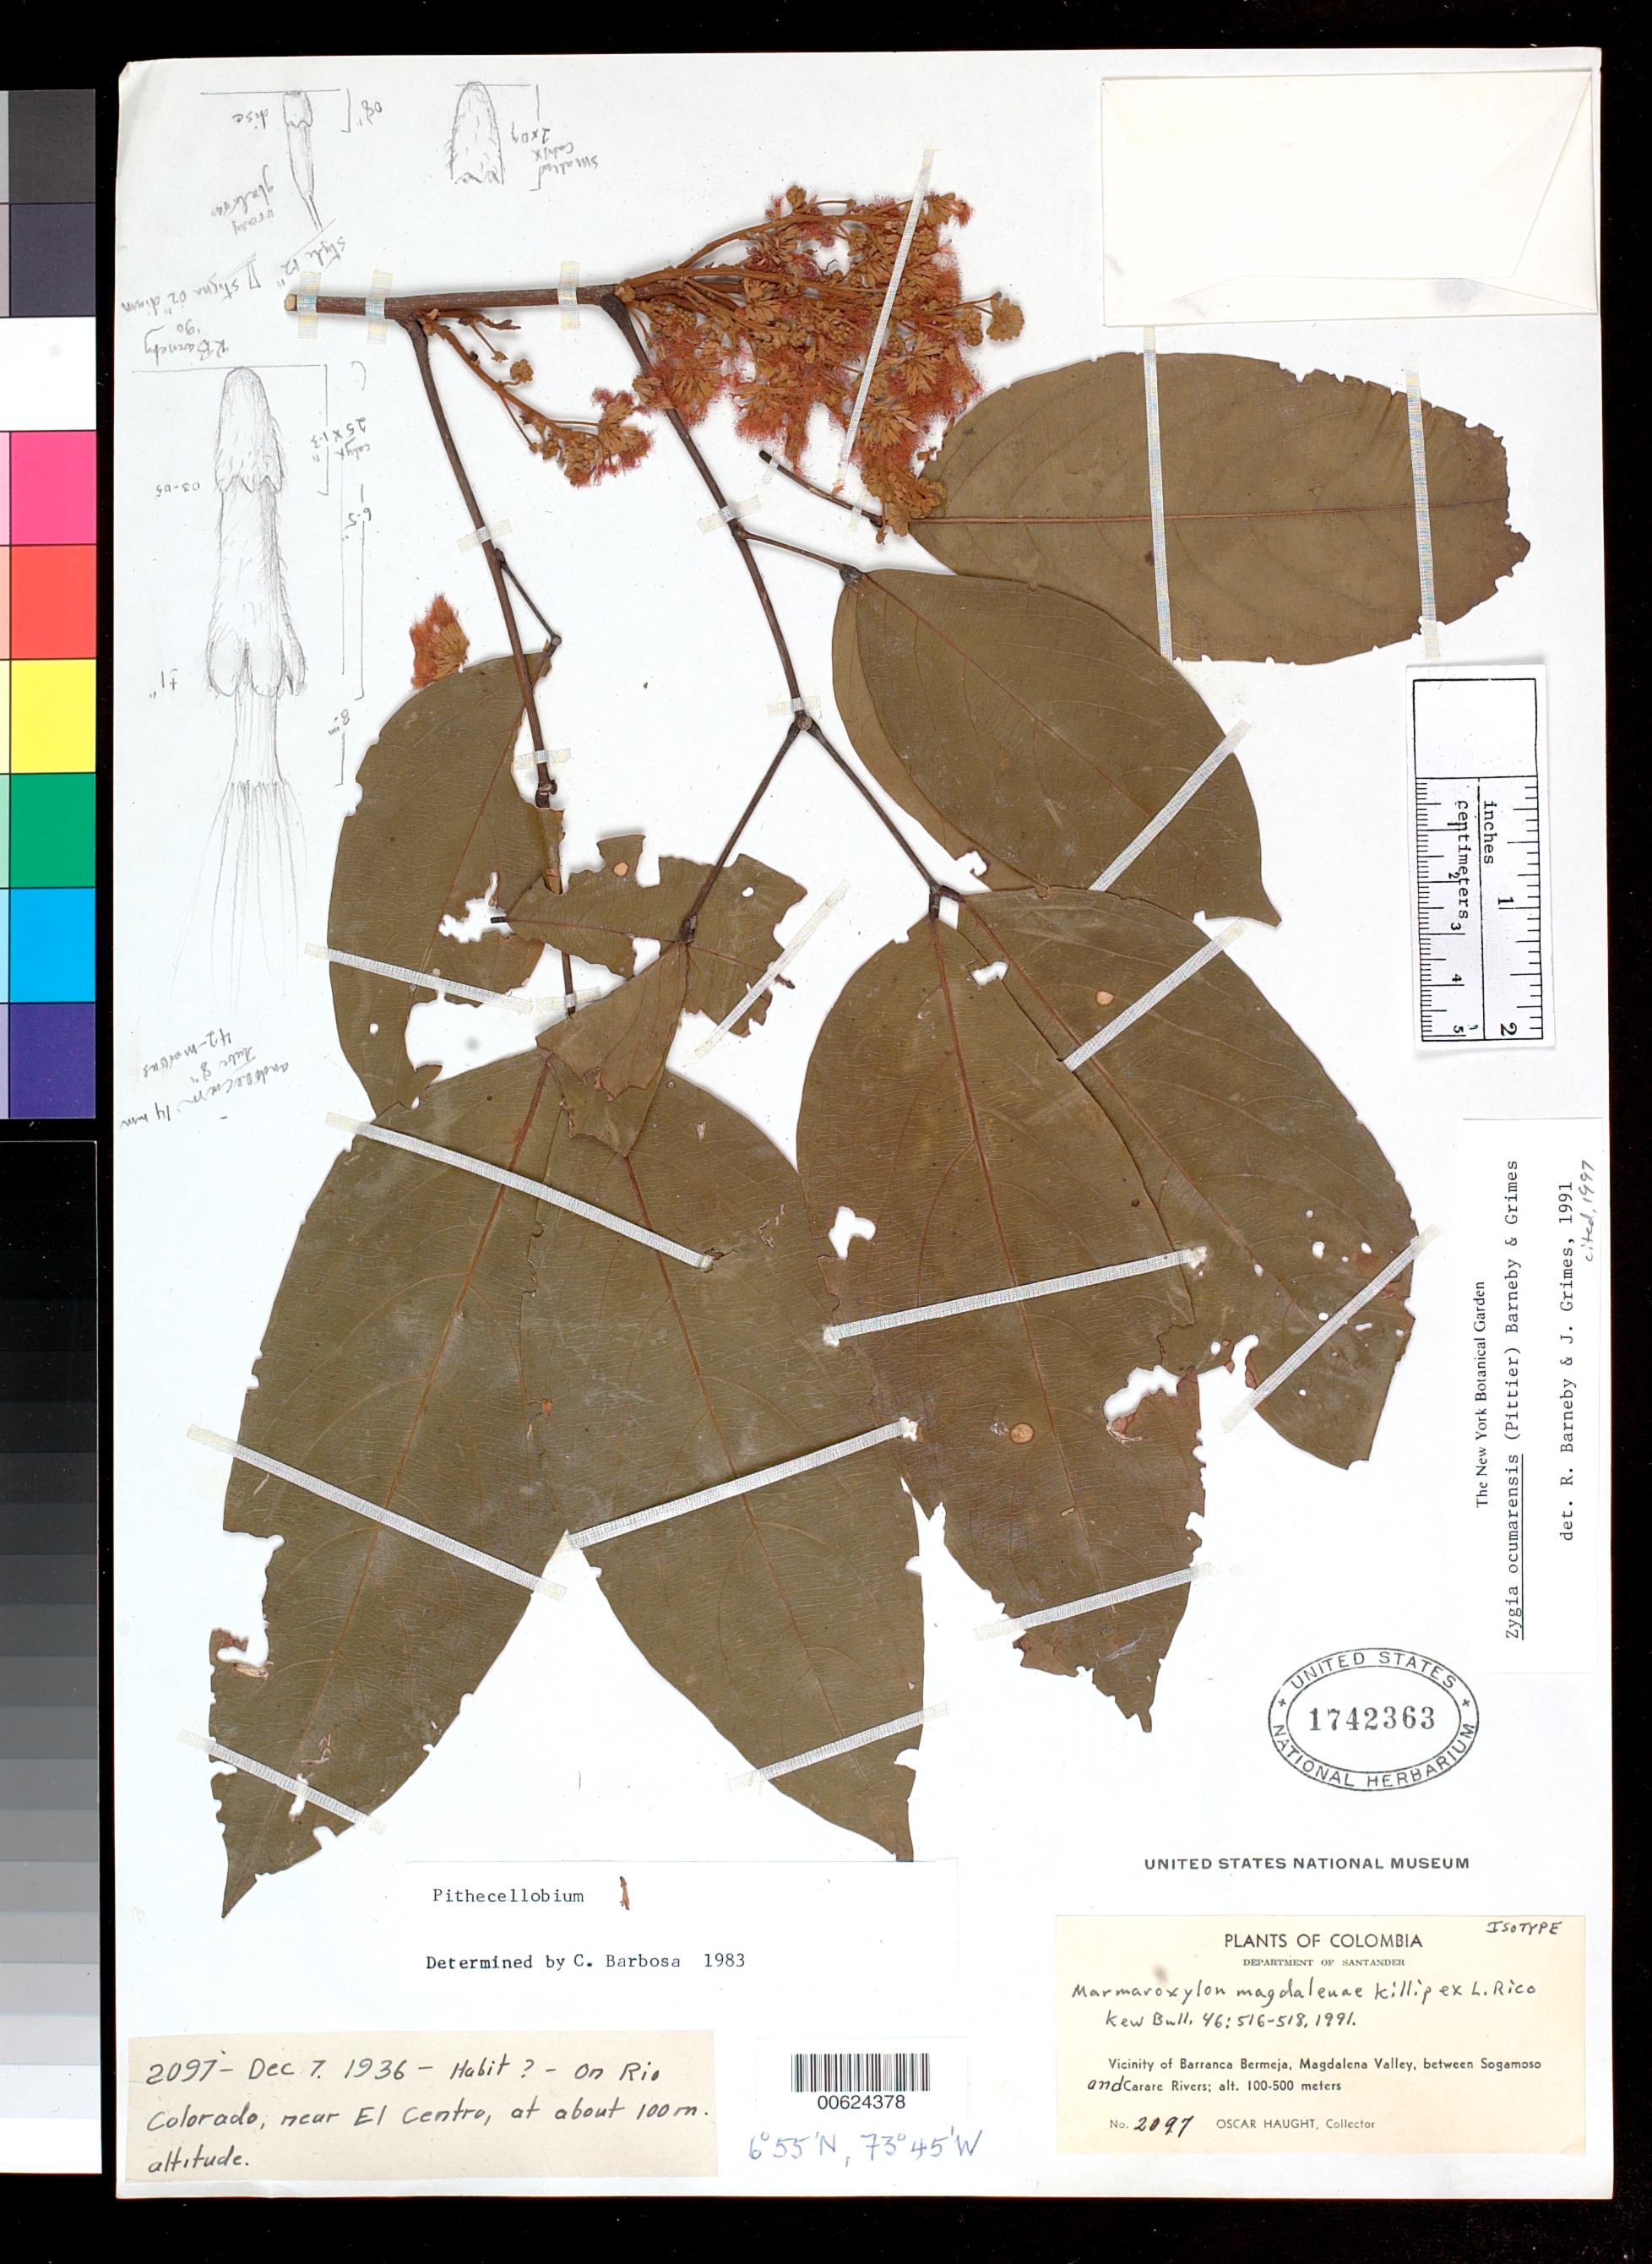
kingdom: Plantae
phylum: Tracheophyta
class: Magnoliopsida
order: Fabales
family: Fabaceae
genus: Marmaroxylon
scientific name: Marmaroxylon magdalenae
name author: Killip ex L. Rico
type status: Isotype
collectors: O. L. Haught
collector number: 2097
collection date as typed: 07 Dec 1936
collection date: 1936-12-07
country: Colombia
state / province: Santander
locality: Barrancabermeja, Magdalena Valley between Sogamoso and Carare Rivers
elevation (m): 100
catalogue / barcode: US 1742363